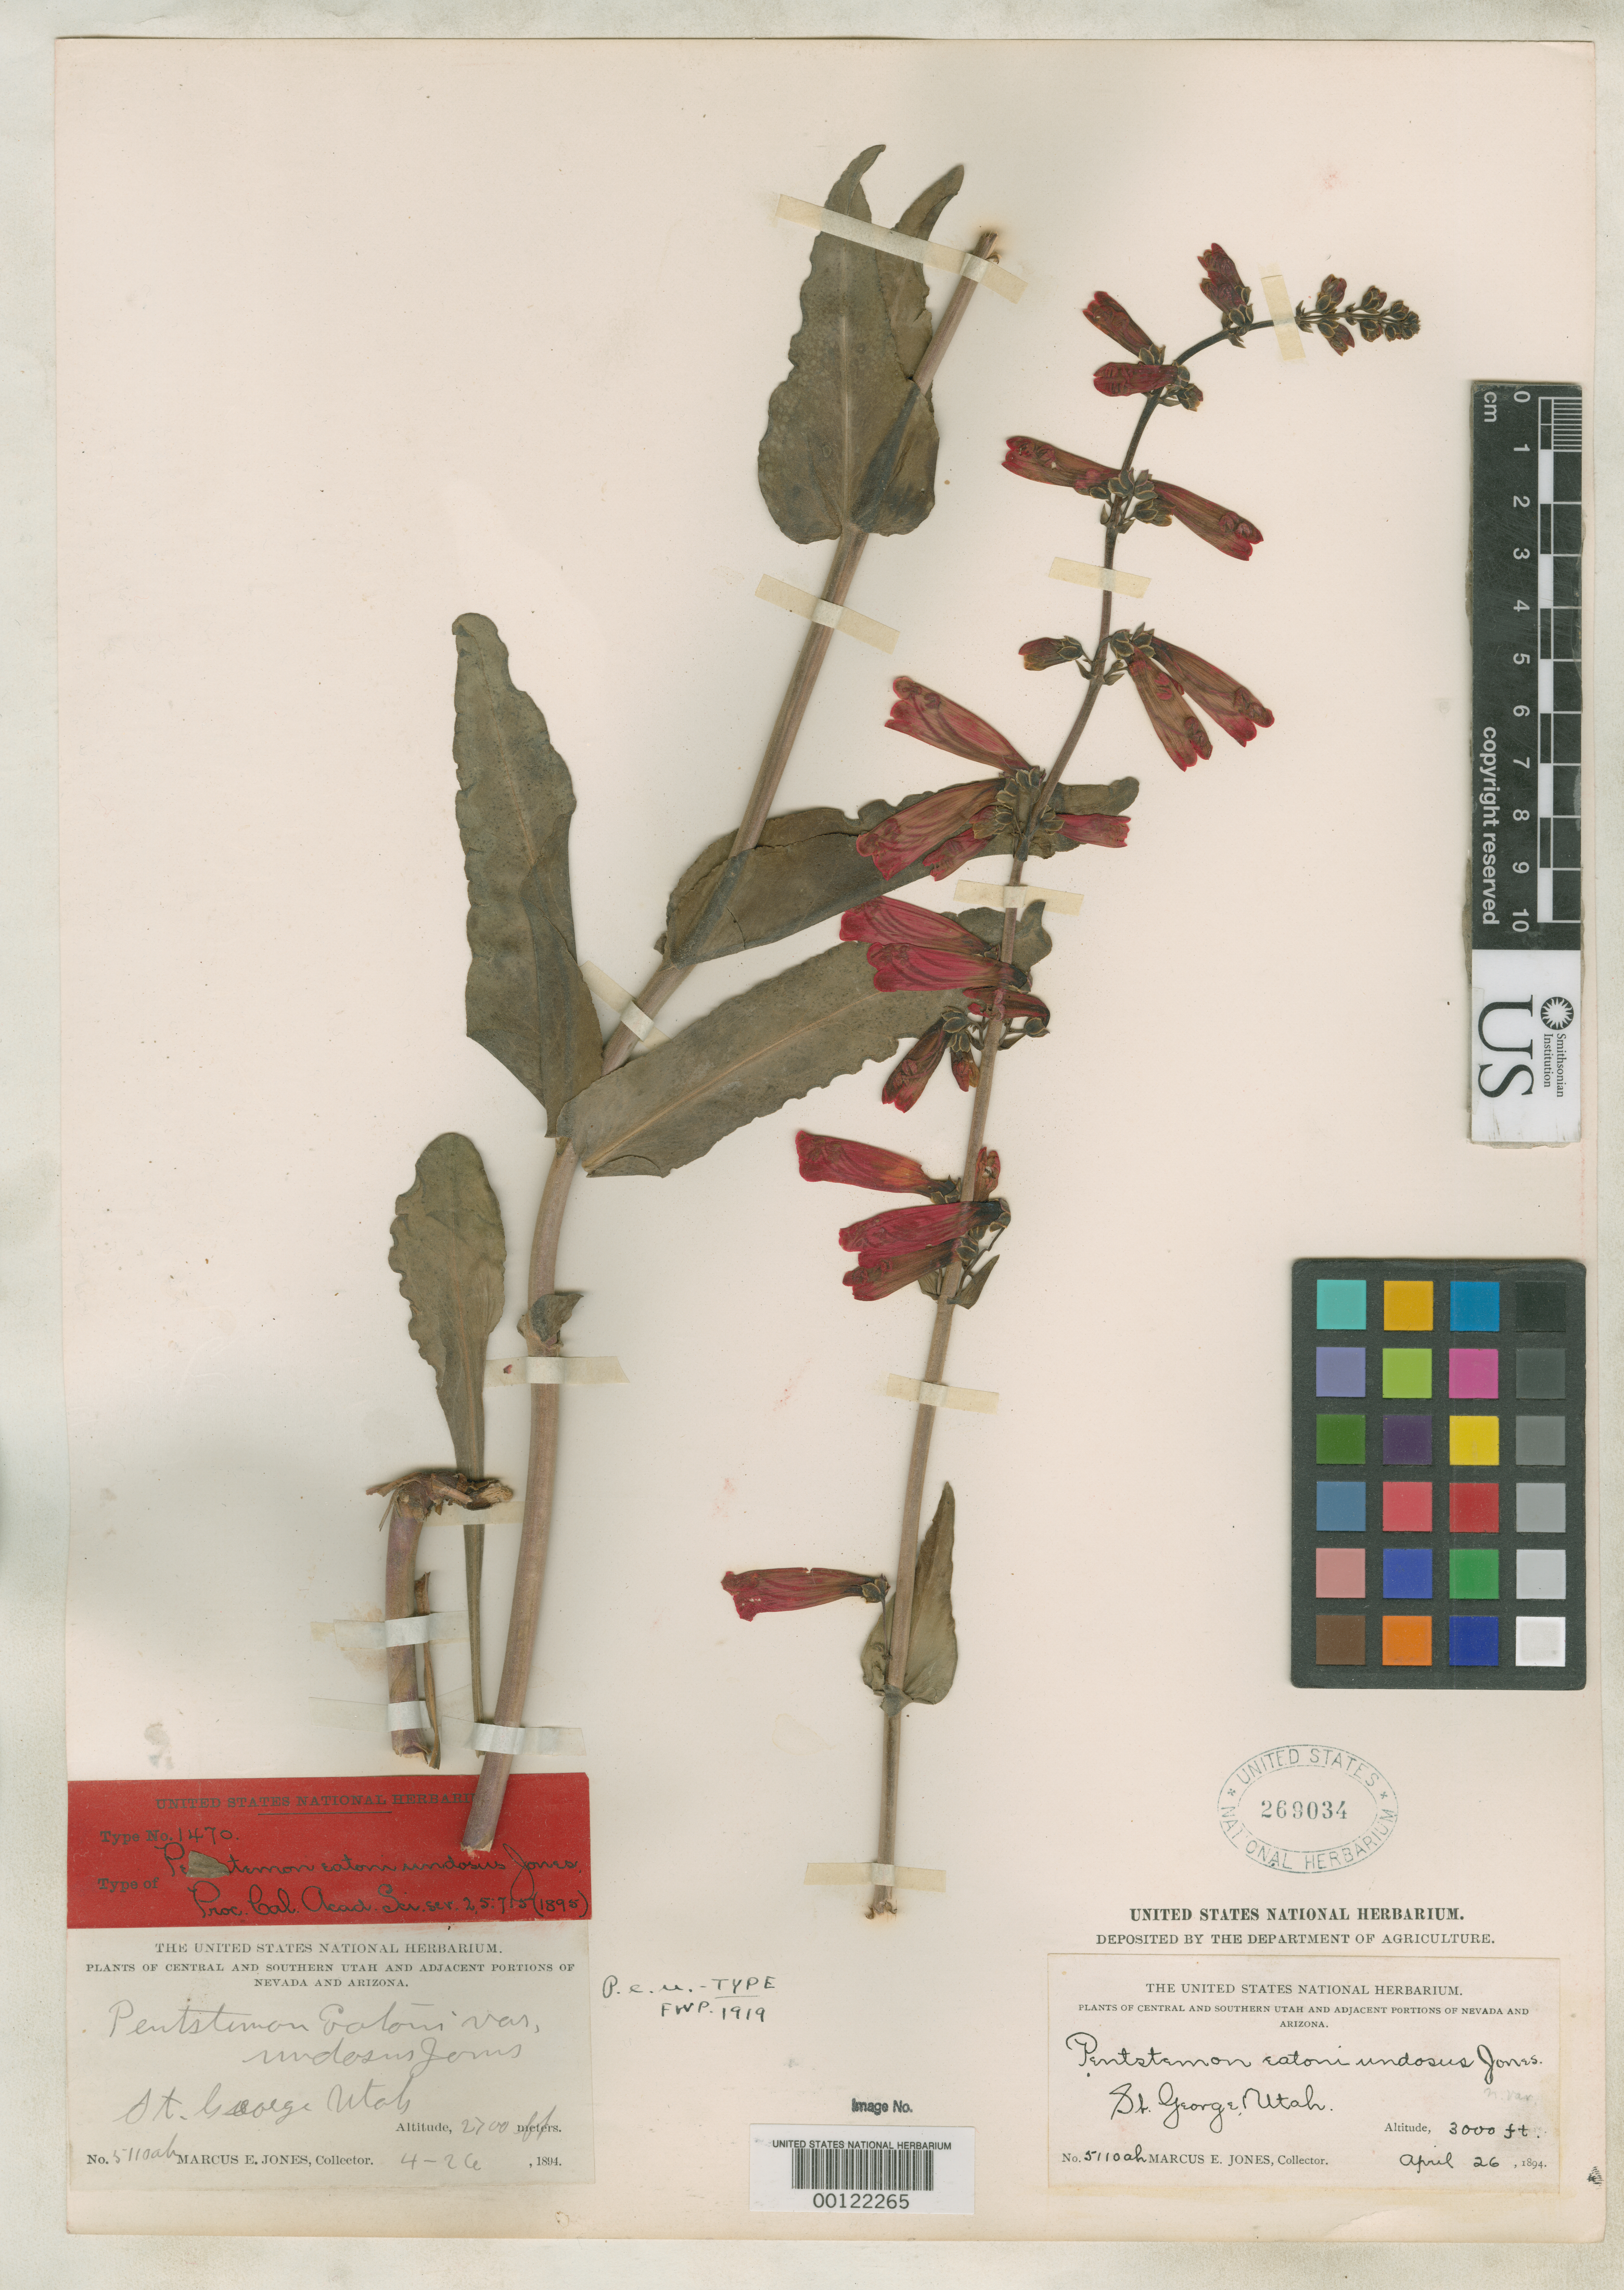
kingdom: Plantae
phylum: Tracheophyta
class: Magnoliopsida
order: Lamiales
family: Plantaginaceae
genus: Penstemon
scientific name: Penstemon eatonii var. undosus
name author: M.E. Jones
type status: Syntype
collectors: M. E. Jones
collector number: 5110 ah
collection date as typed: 26 Apr 1894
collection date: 1894-04-26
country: United States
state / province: Utah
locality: St. George.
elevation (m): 2700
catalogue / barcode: US 269034